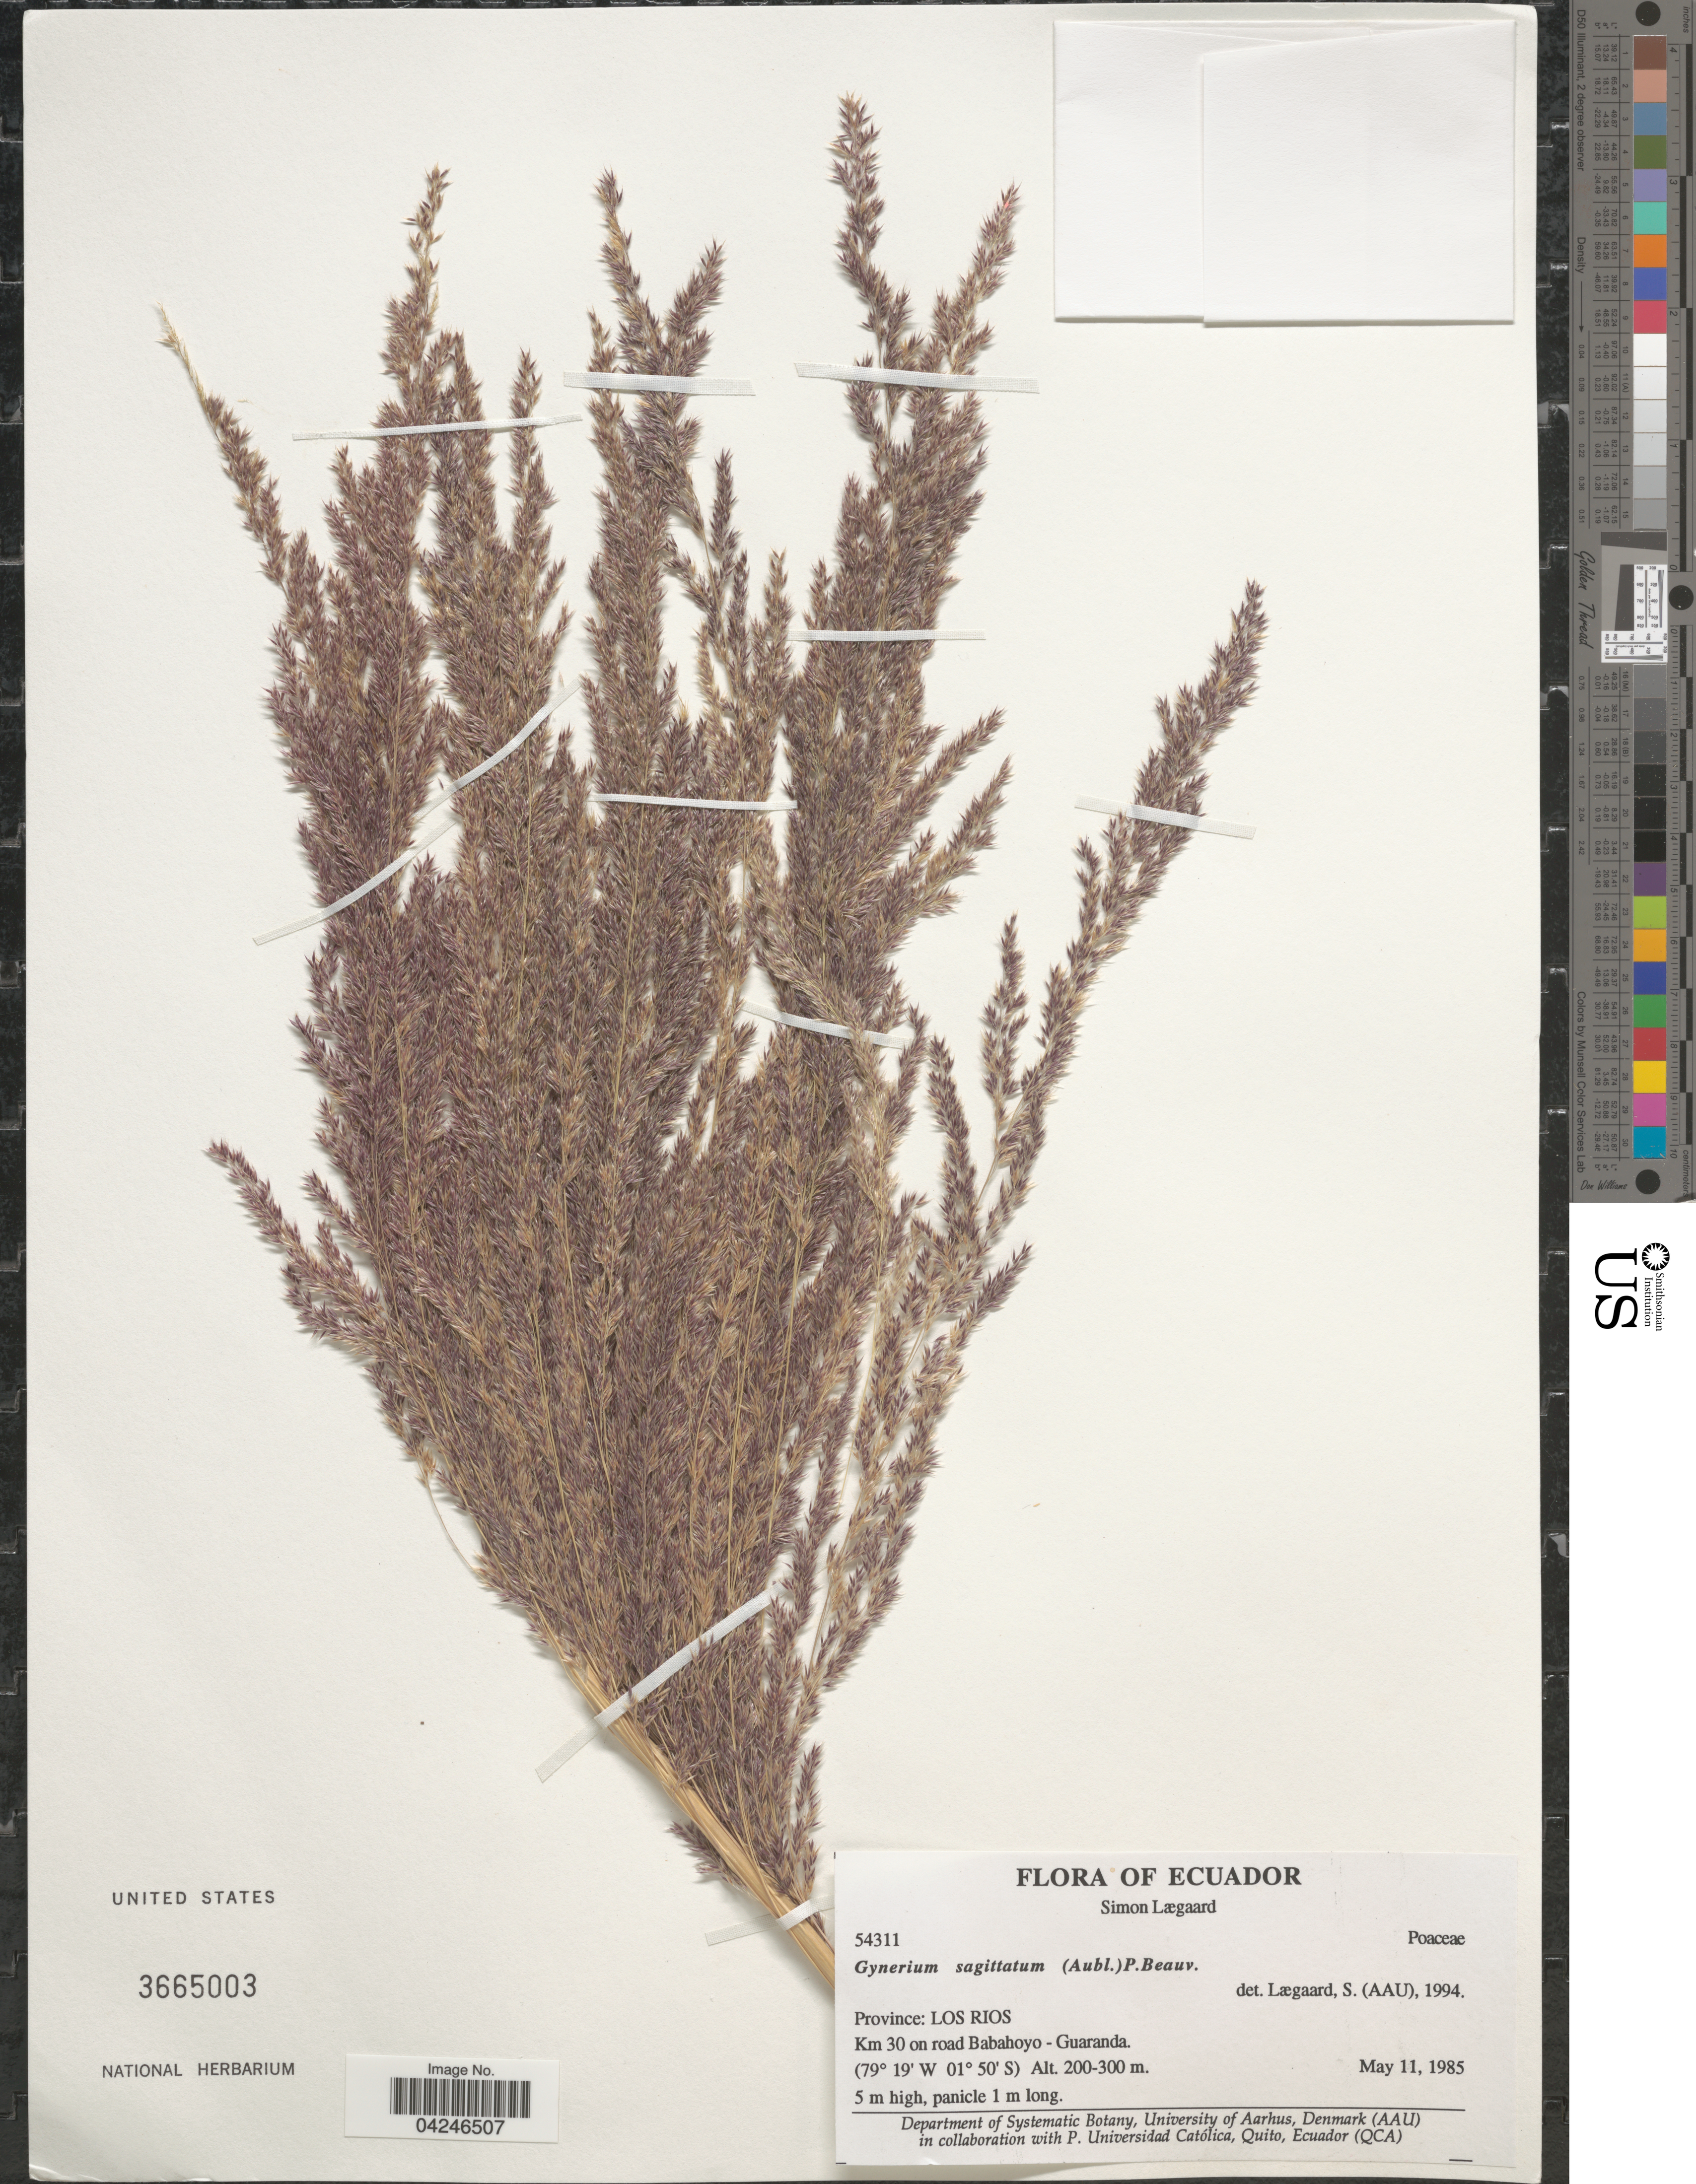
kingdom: Plantae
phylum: Tracheophyta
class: Liliopsida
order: Poales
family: Poaceae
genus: Gynerium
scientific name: Gynerium sagittatum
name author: (Aubl.) P. Beauv.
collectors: S. Lægaard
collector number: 54311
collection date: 1985-05-11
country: Ecuador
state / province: Los Ríos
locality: Km 30 on road Babahoyo-Guaranda.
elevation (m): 200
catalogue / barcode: US 3665003